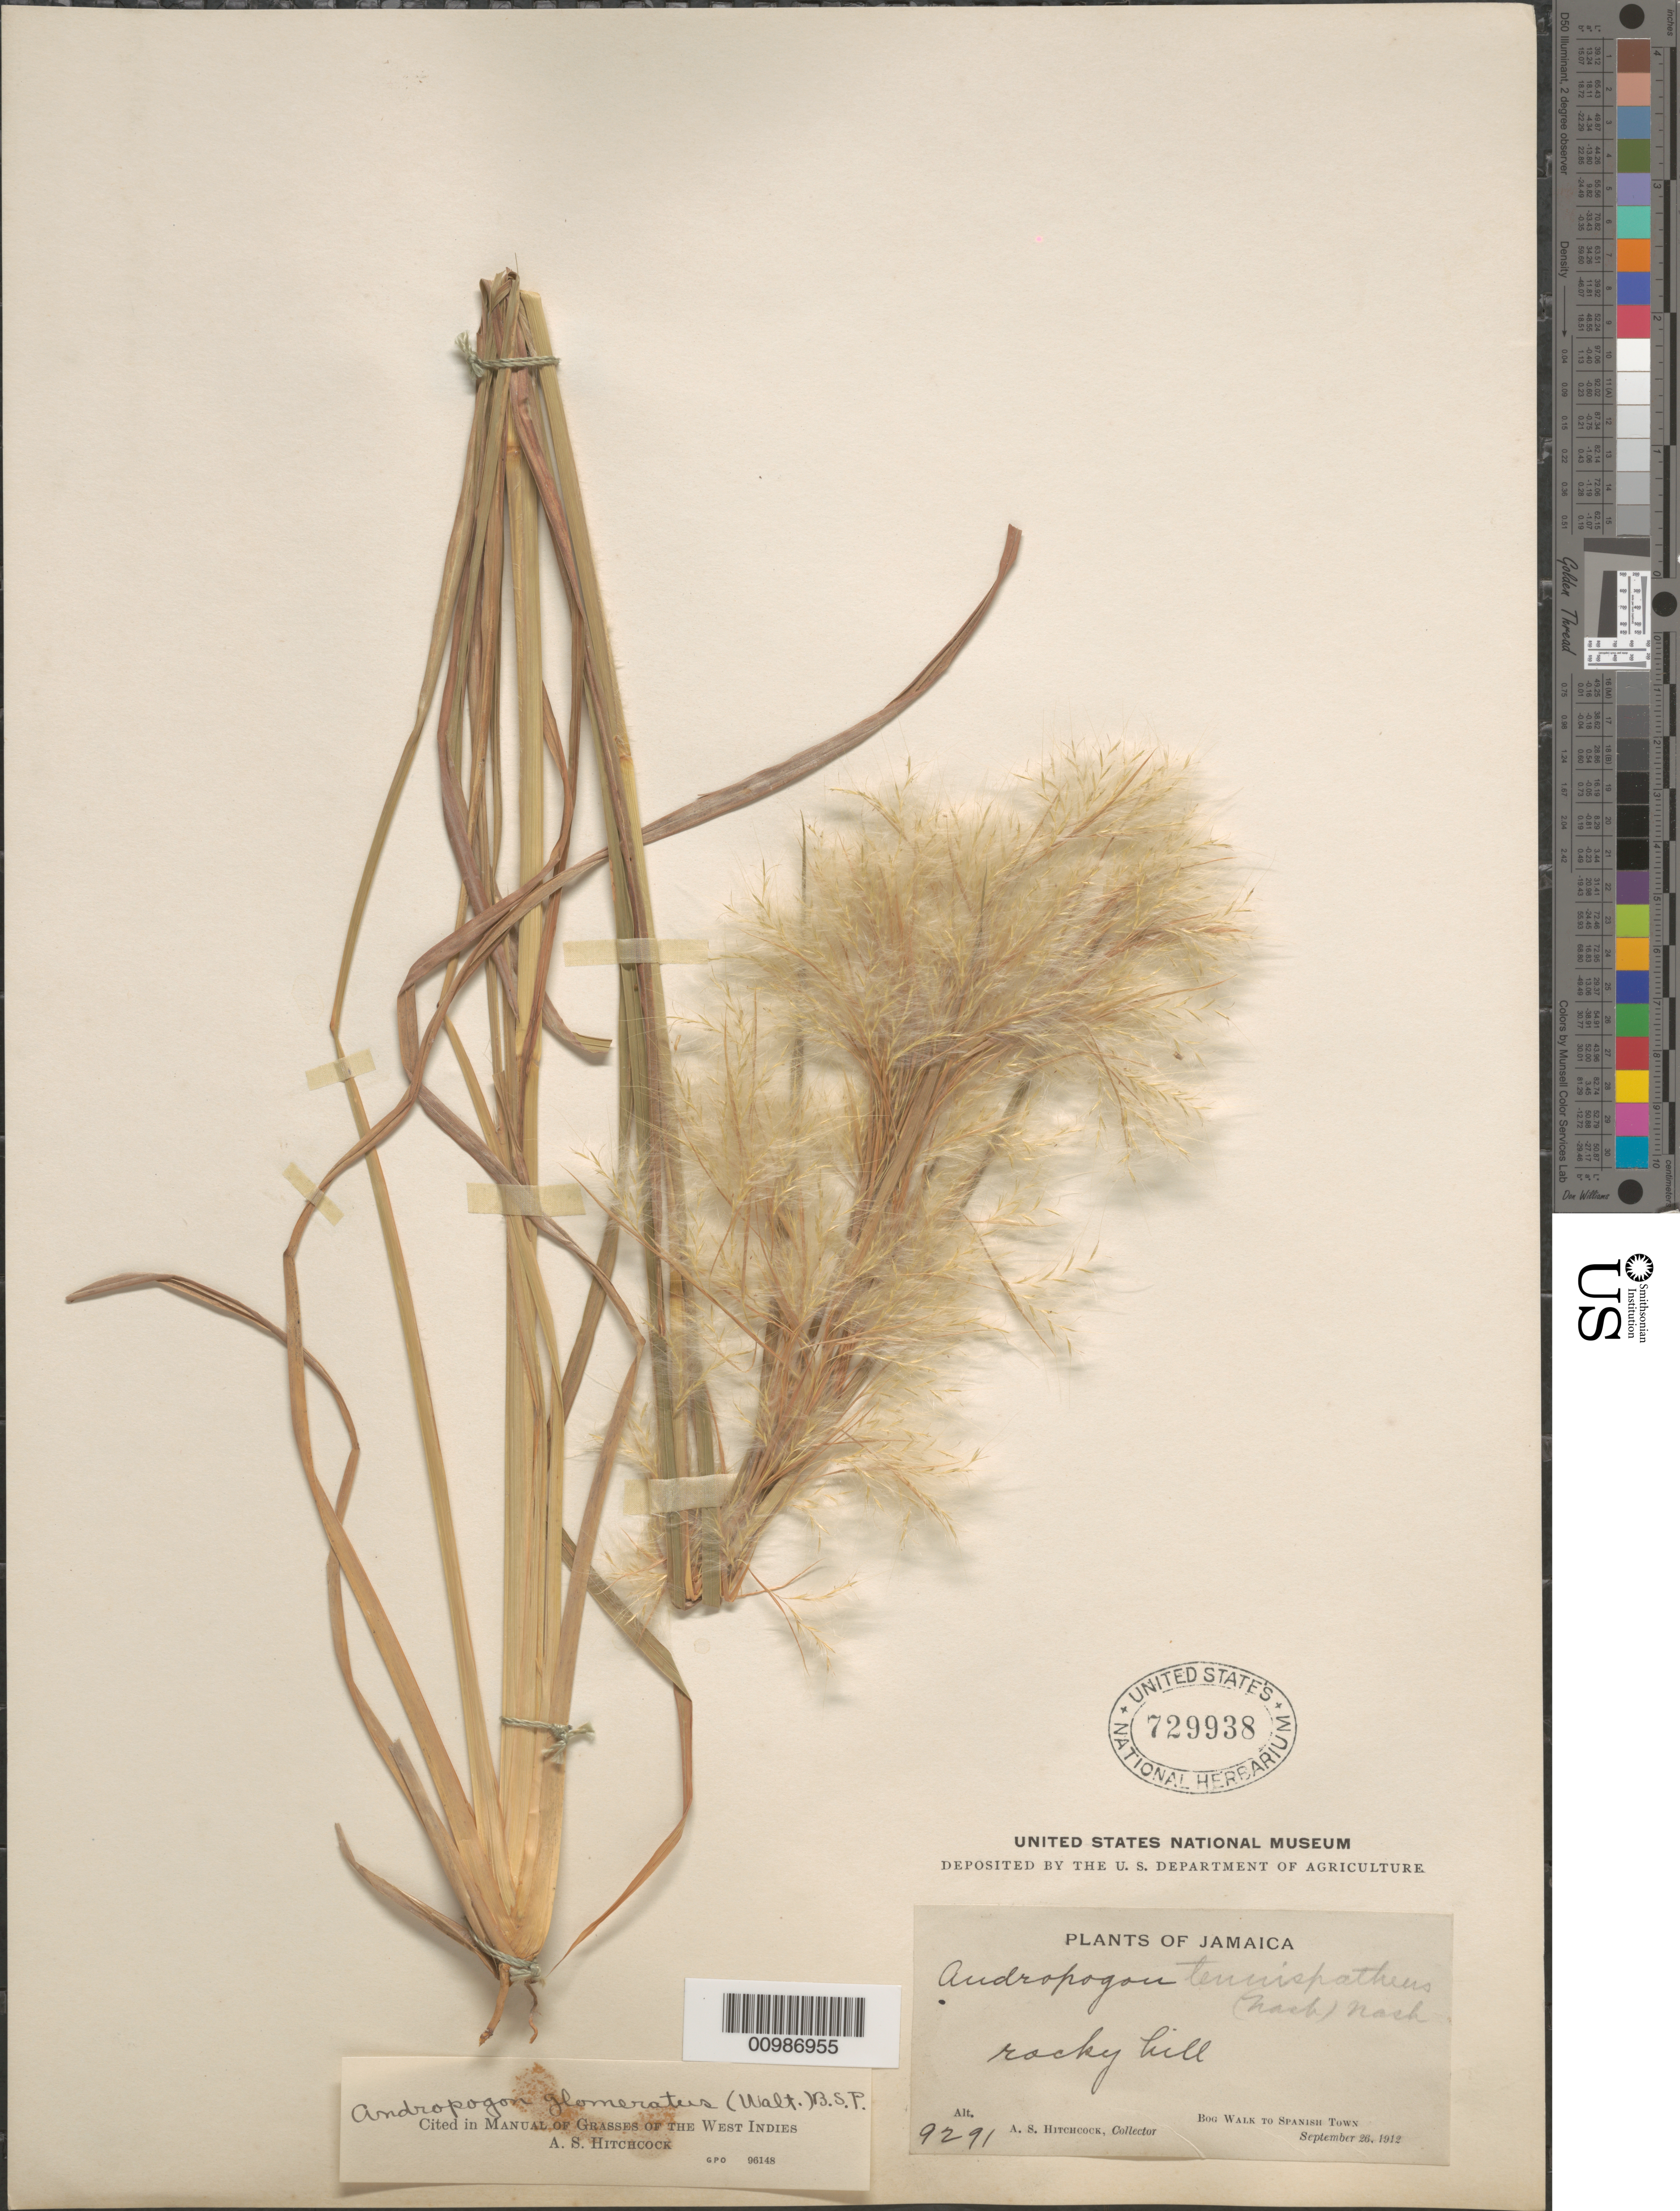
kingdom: Plantae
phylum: Tracheophyta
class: Liliopsida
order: Poales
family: Poaceae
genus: Andropogon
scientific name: Andropogon glomeratus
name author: (Walter) Britton, Stearns & Poggenb.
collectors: A. S. Hitchcock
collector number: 9291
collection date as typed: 26 Sep 1912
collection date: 1912-09-26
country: Jamaica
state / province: Saint Catherine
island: Jamaica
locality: Bog Walk to Spanish Town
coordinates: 0 N, 0 E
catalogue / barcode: US 729938